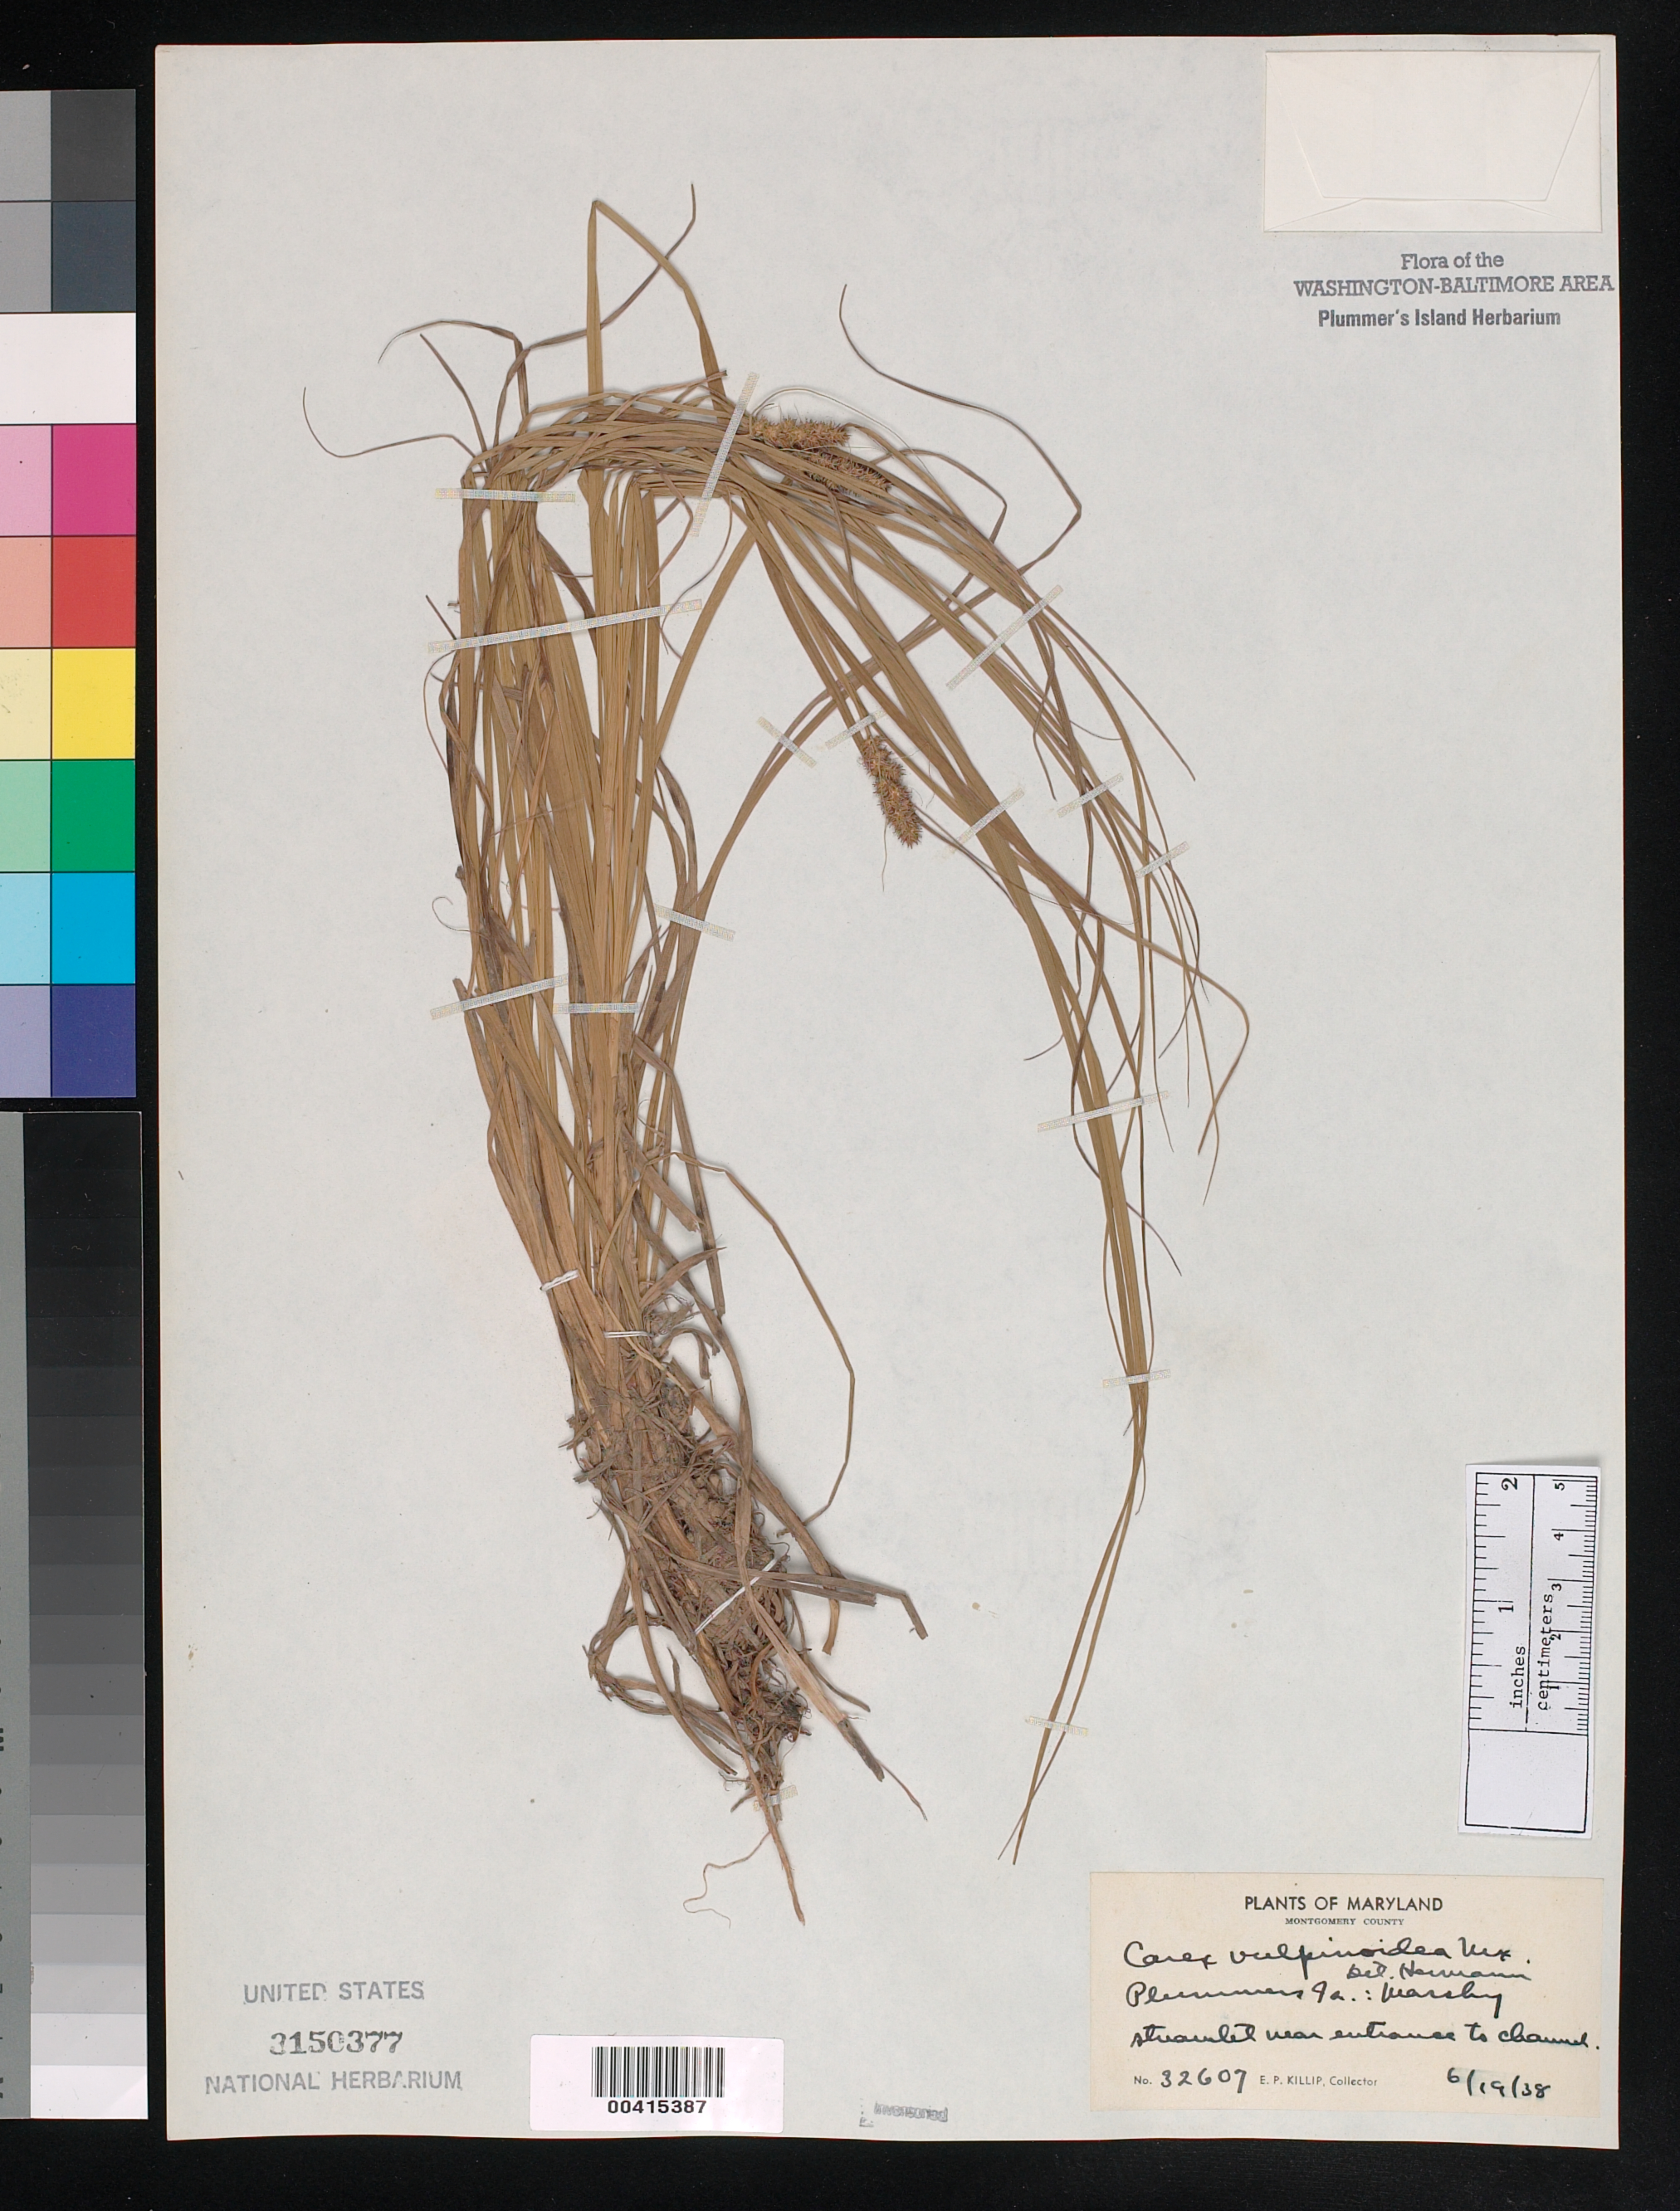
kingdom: Plantae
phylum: Tracheophyta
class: Liliopsida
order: Poales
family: Cyperaceae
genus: Carex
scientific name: Carex vulpinoidea Michx.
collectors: E. P. Killip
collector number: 32607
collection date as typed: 19 Jun 1938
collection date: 1938-06-19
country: United States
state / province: Maryland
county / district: Montgomery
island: Plummers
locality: Plummer's Island; near entrance to channel Plummers Island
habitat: Marshy streamlet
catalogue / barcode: US 3150377